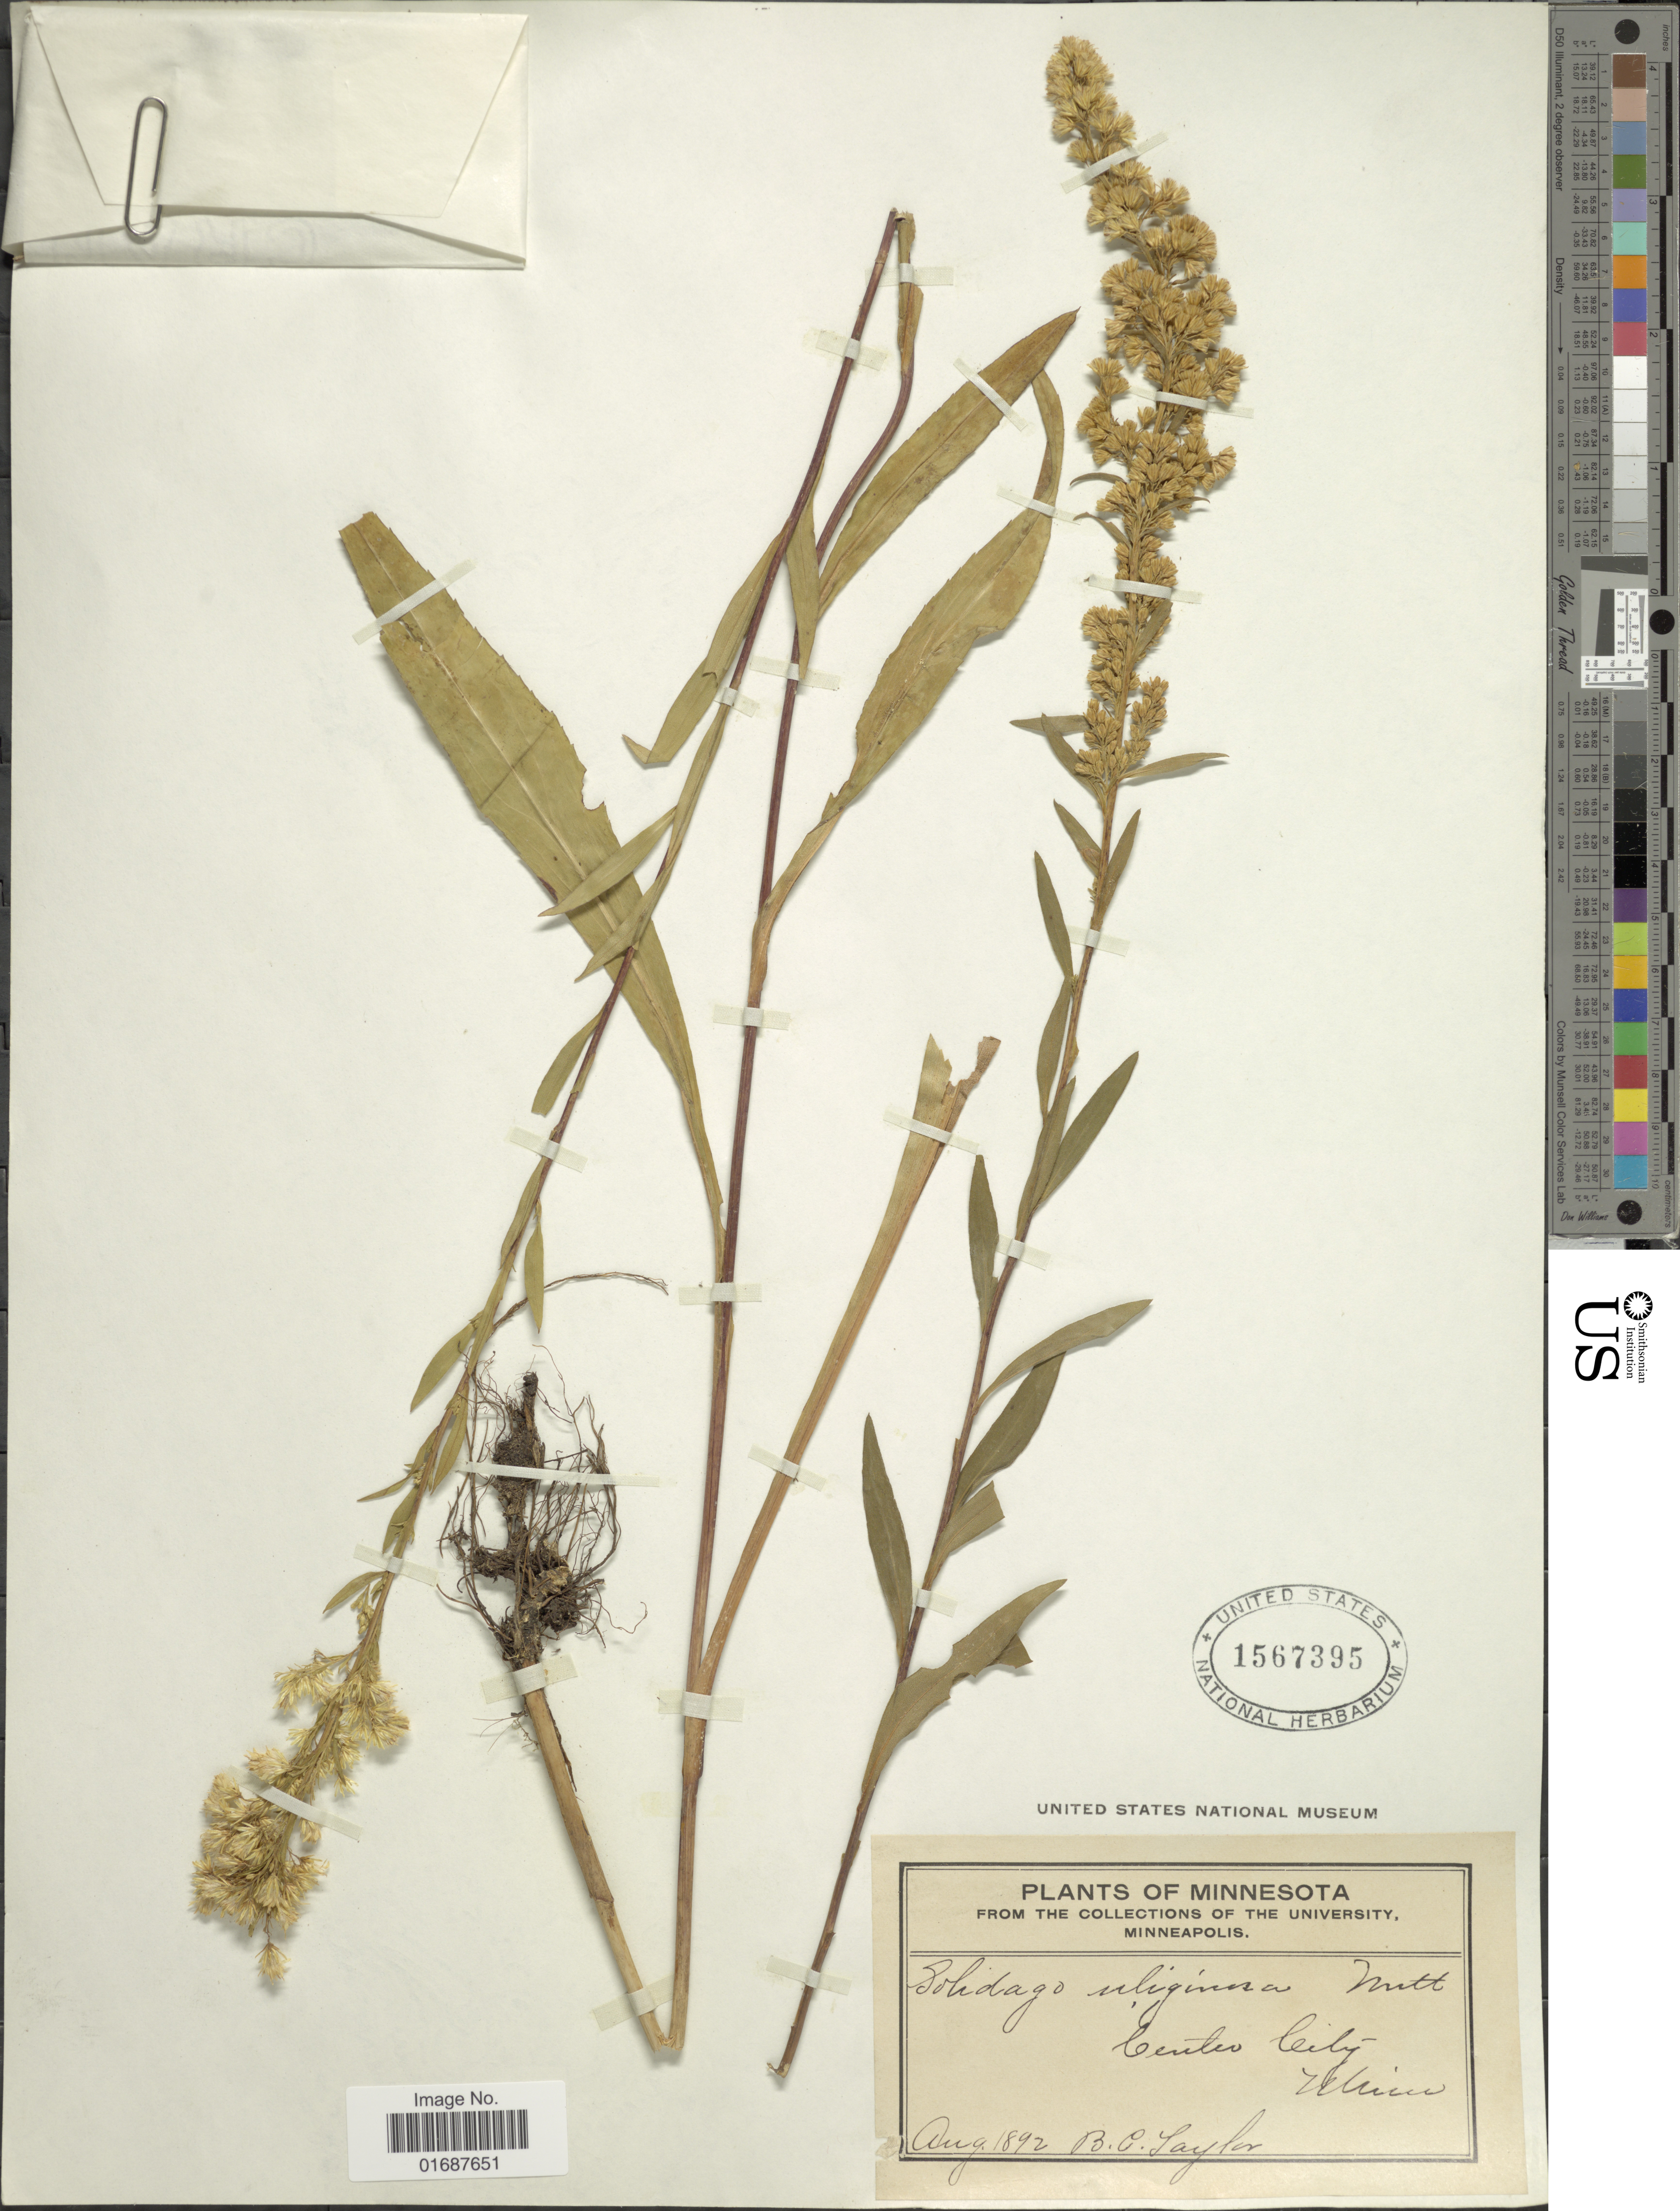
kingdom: Plantae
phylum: Tracheophyta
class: Magnoliopsida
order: Asterales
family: Asteraceae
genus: Solidago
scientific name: Solidago uliginosa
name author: Nutt.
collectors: B. C. Taylor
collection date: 1892-08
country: United States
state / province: Minnesota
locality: Center City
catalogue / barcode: US 1567395